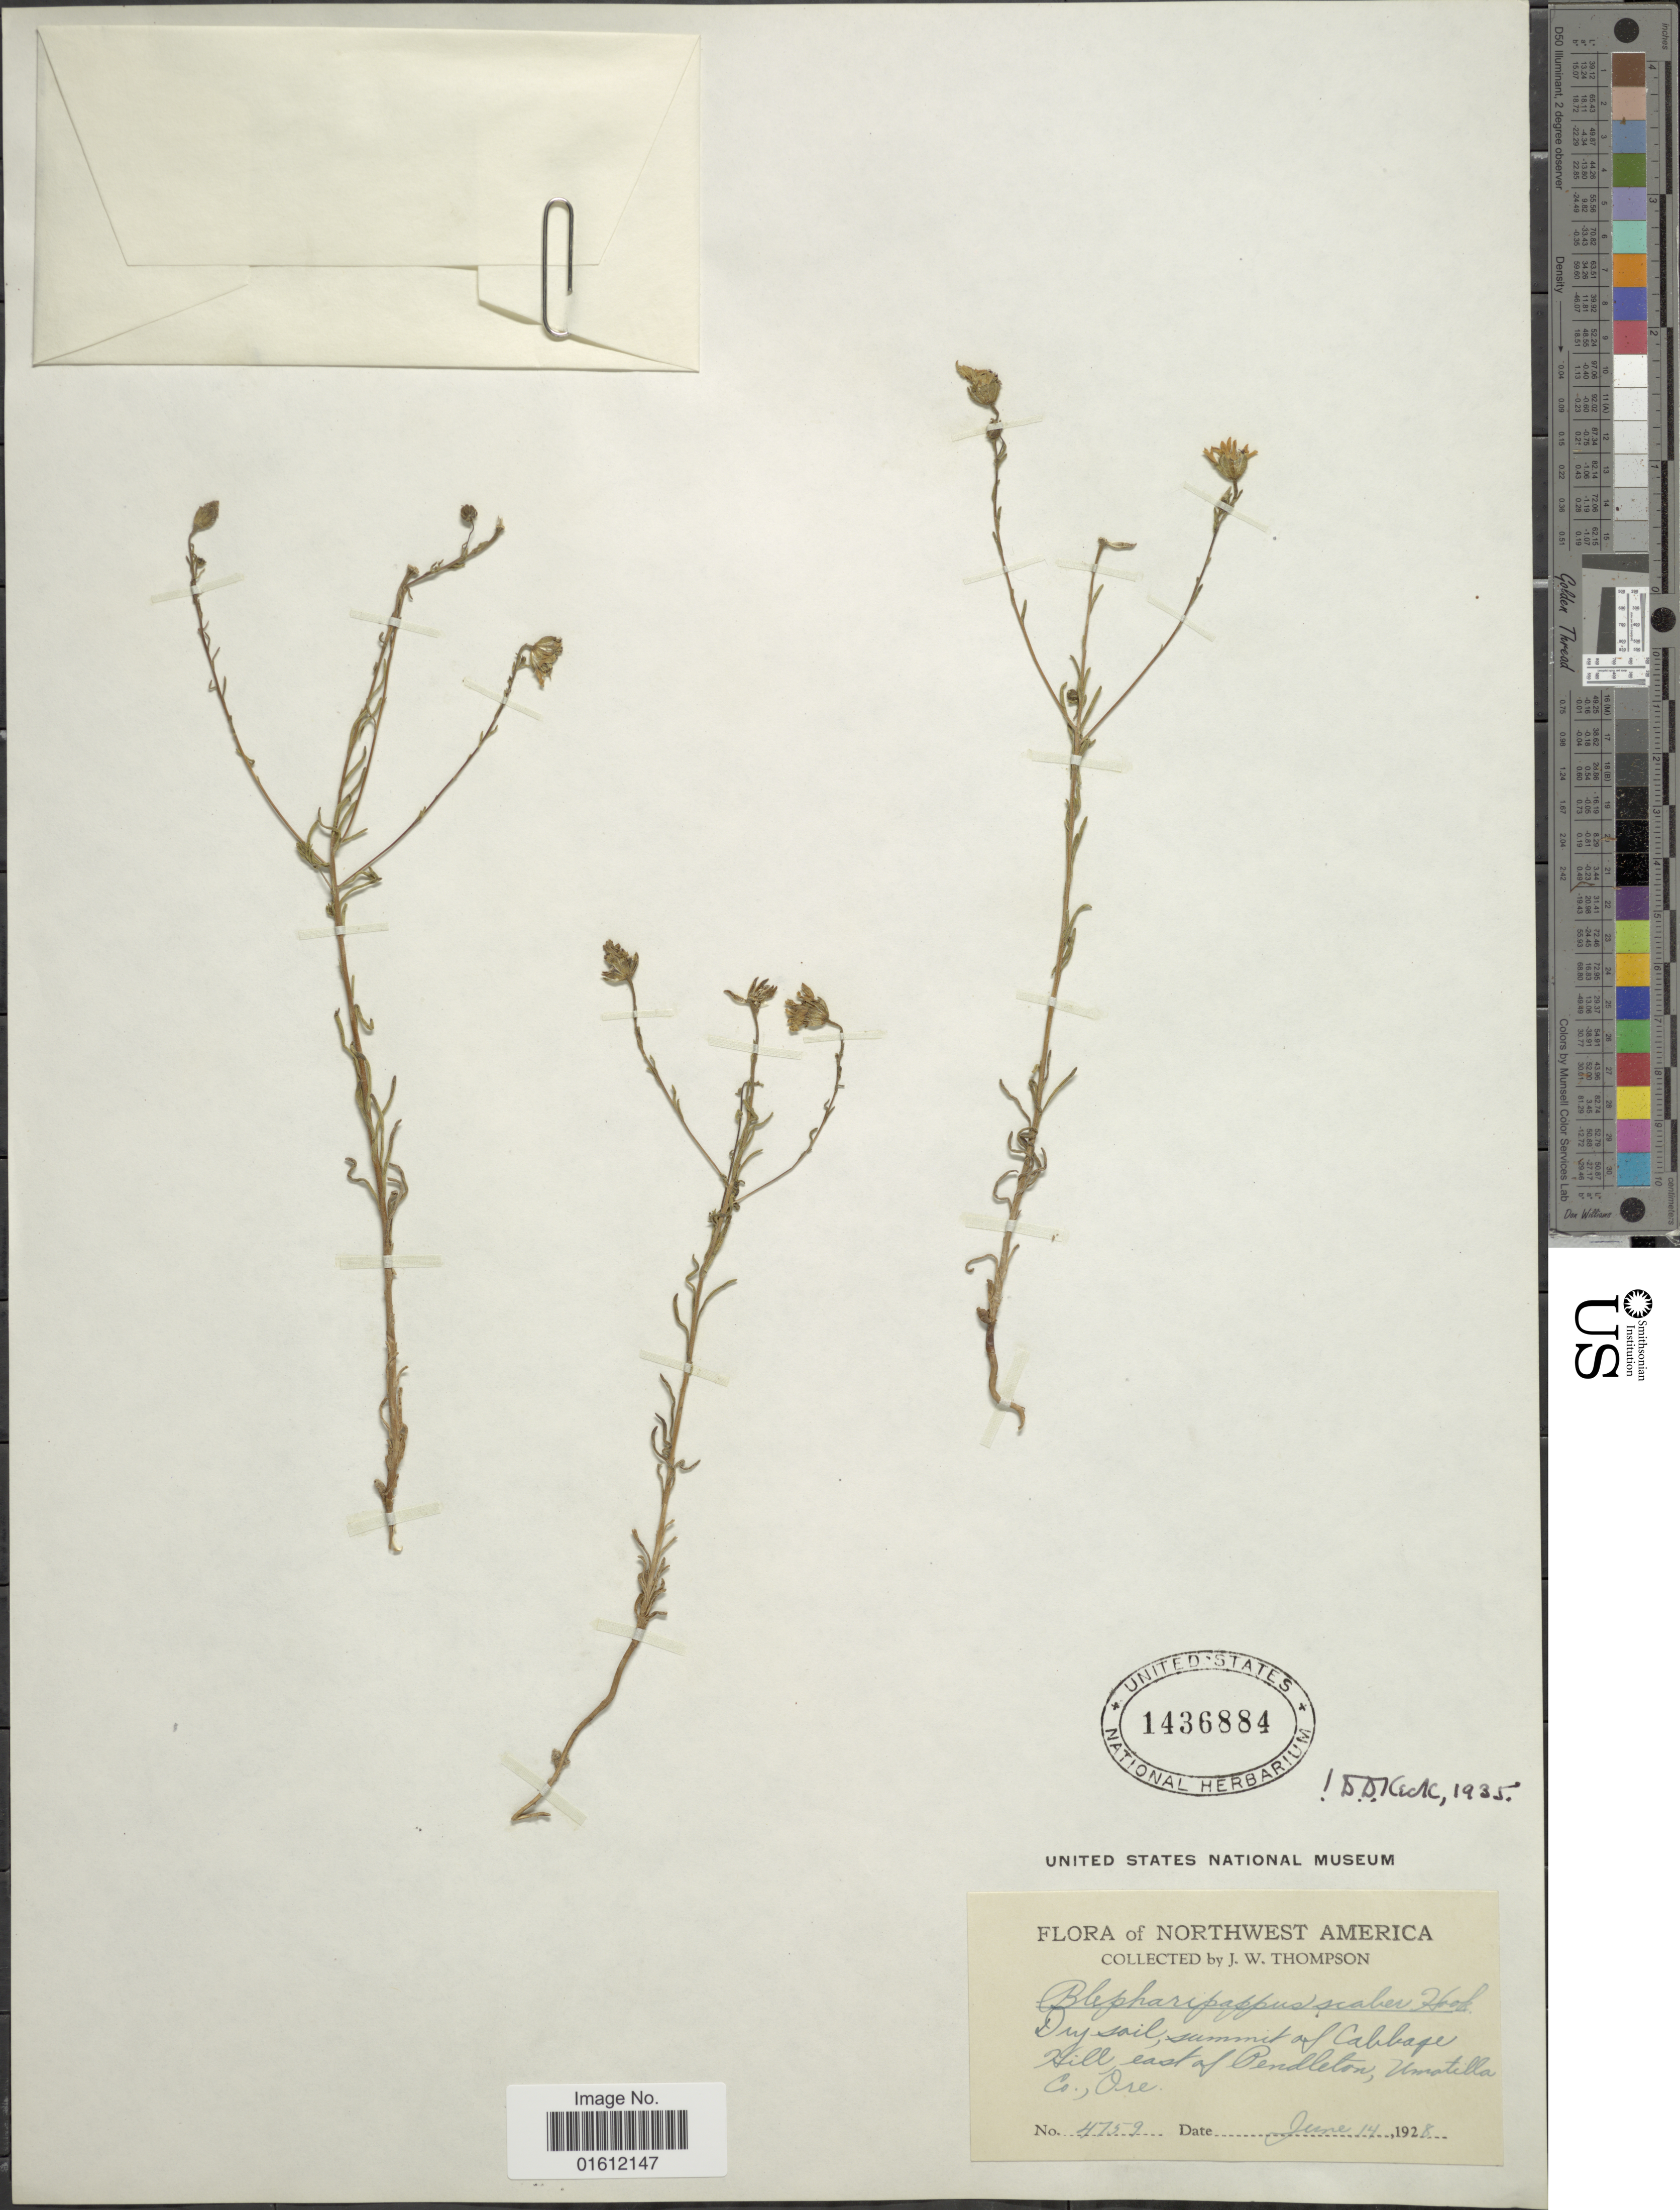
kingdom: Plantae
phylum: Tracheophyta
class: Magnoliopsida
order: Asterales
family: Asteraceae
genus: Blepharipappus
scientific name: Blepharipappus scaber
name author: Hook.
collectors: J. W. Thompson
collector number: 4759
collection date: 1928-06-14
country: United States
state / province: Oregon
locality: Summit of Cablage, Hill east of Pendleton, Umatella Co.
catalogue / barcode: US 1436884